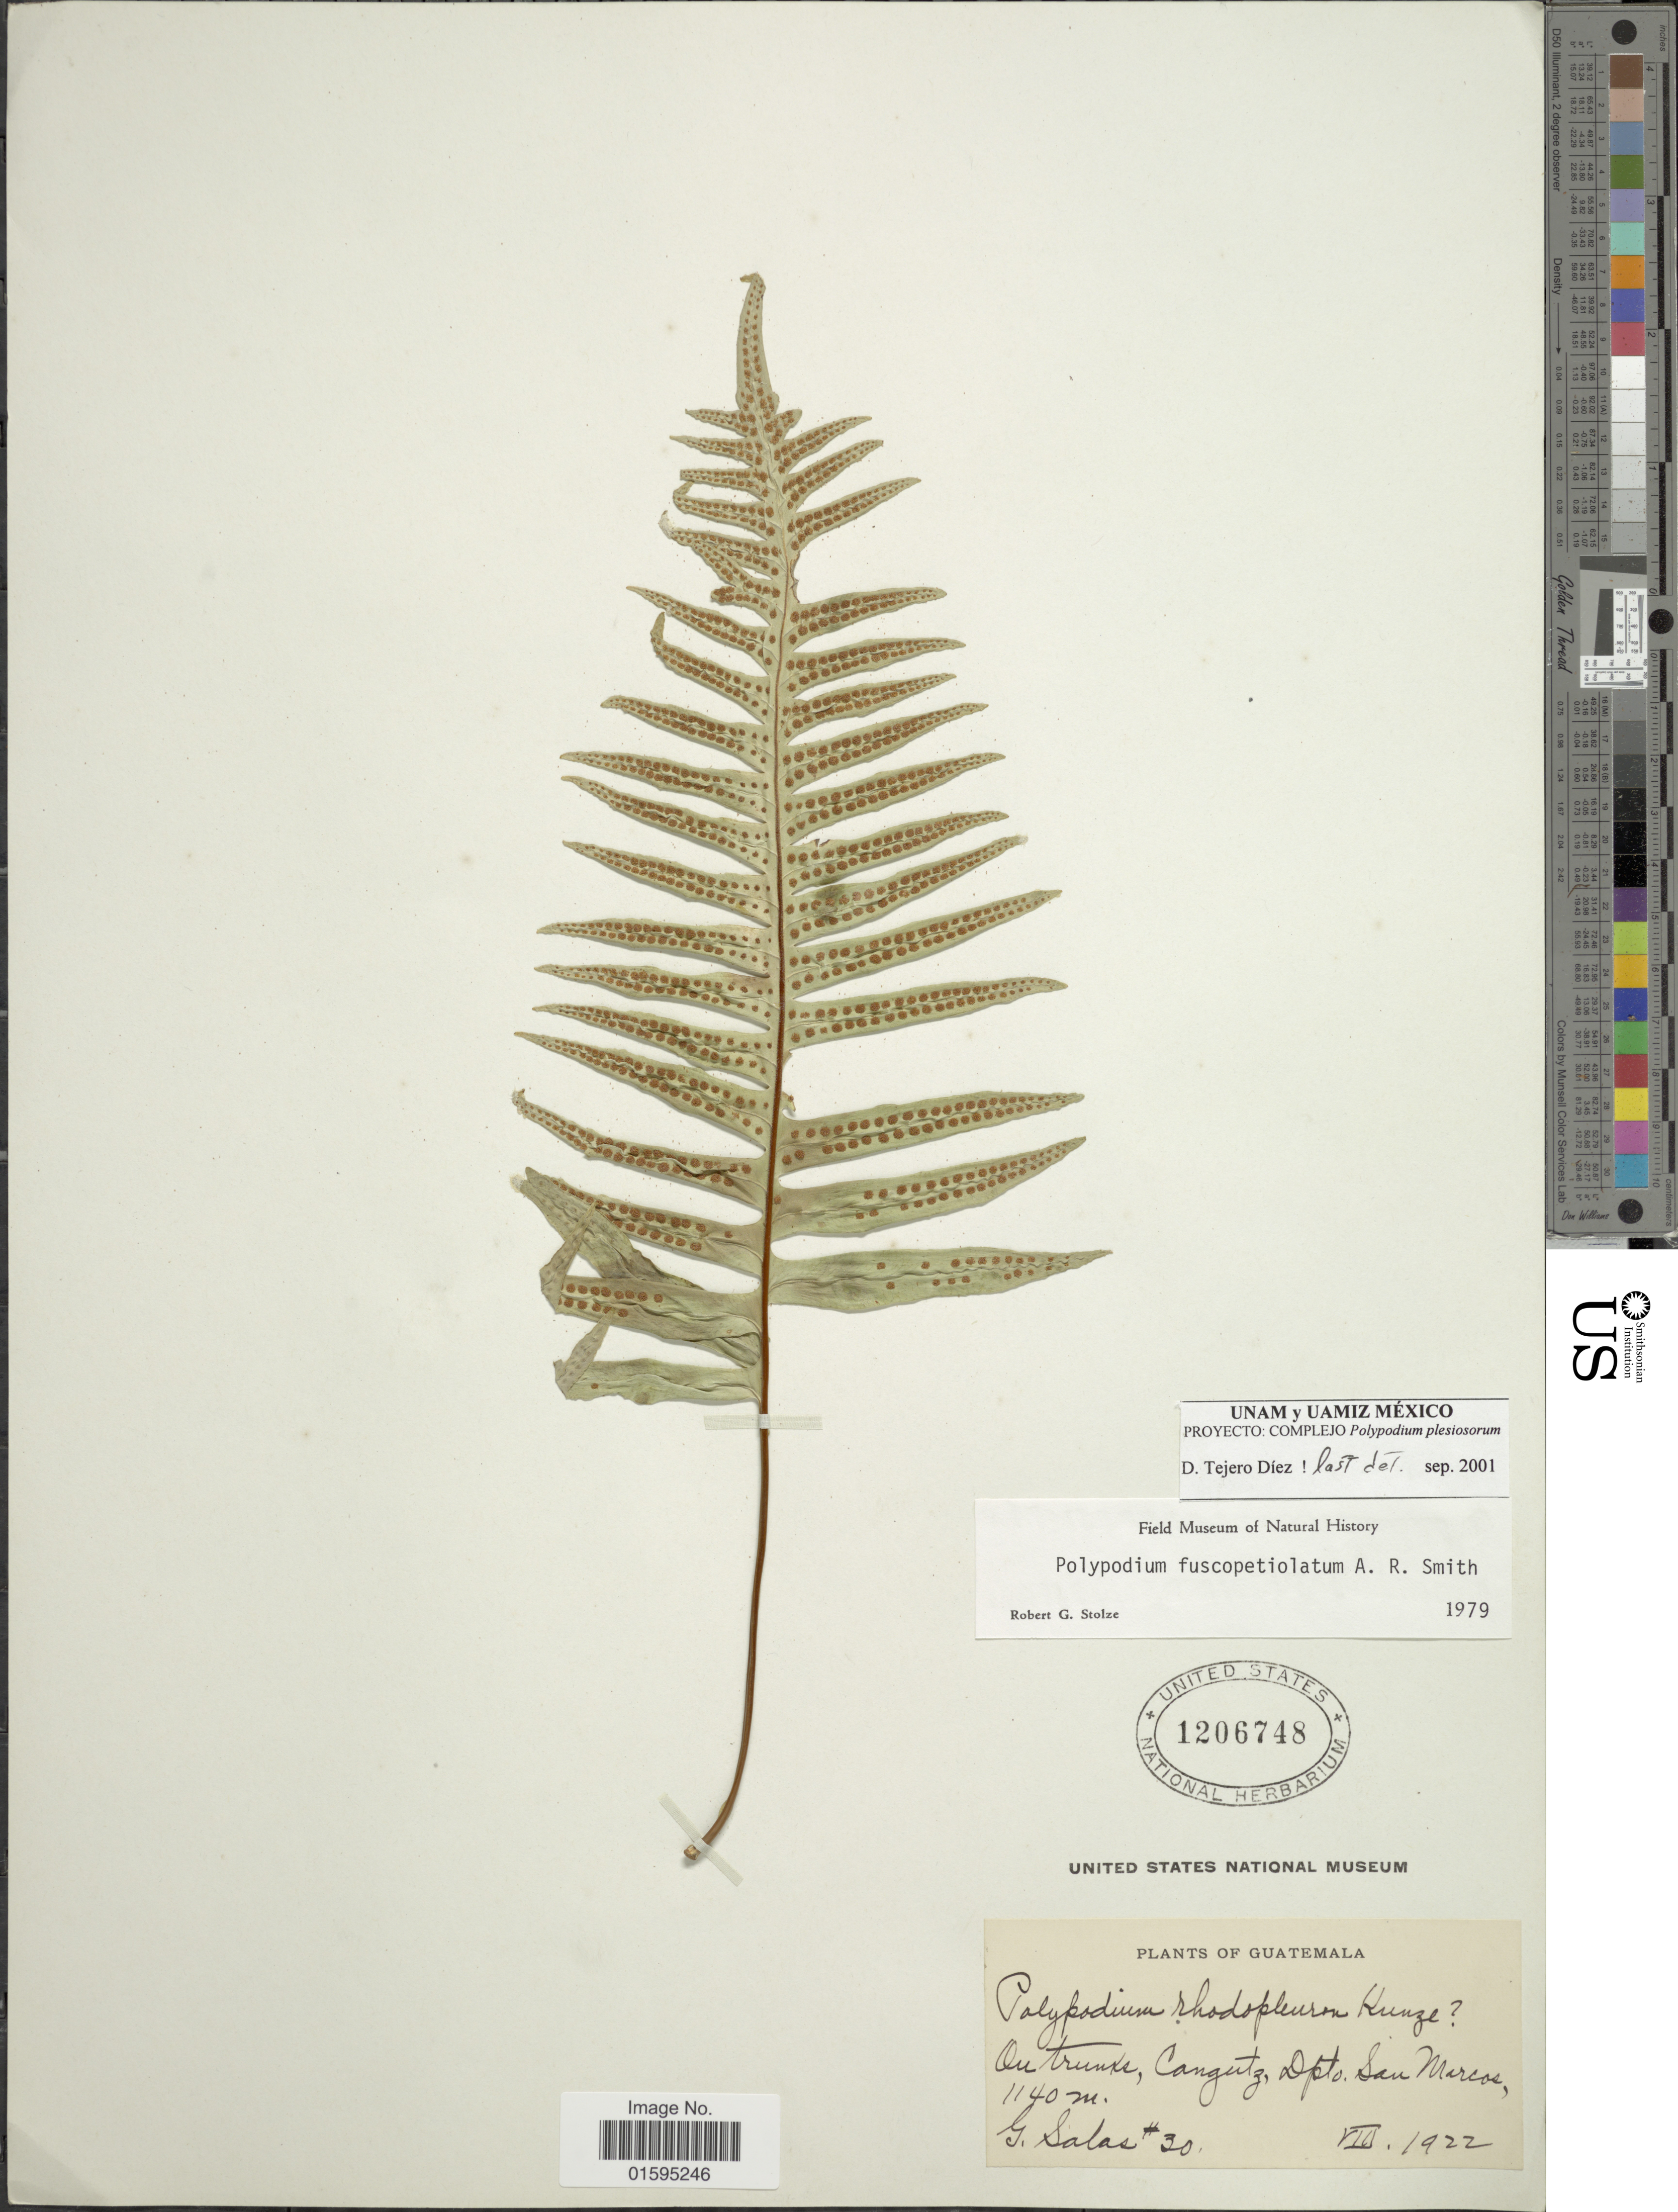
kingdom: Plantae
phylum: Tracheophyta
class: Polypodiopsida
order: Polypodiales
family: Polypodiaceae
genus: Polypodium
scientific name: Polypodium fuscopetiolatum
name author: A.R. Sm.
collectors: G. Salas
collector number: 30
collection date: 1922-08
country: Guatemala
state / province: San Marcos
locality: On trunks, Cangutz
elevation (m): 1140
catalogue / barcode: US 1206748